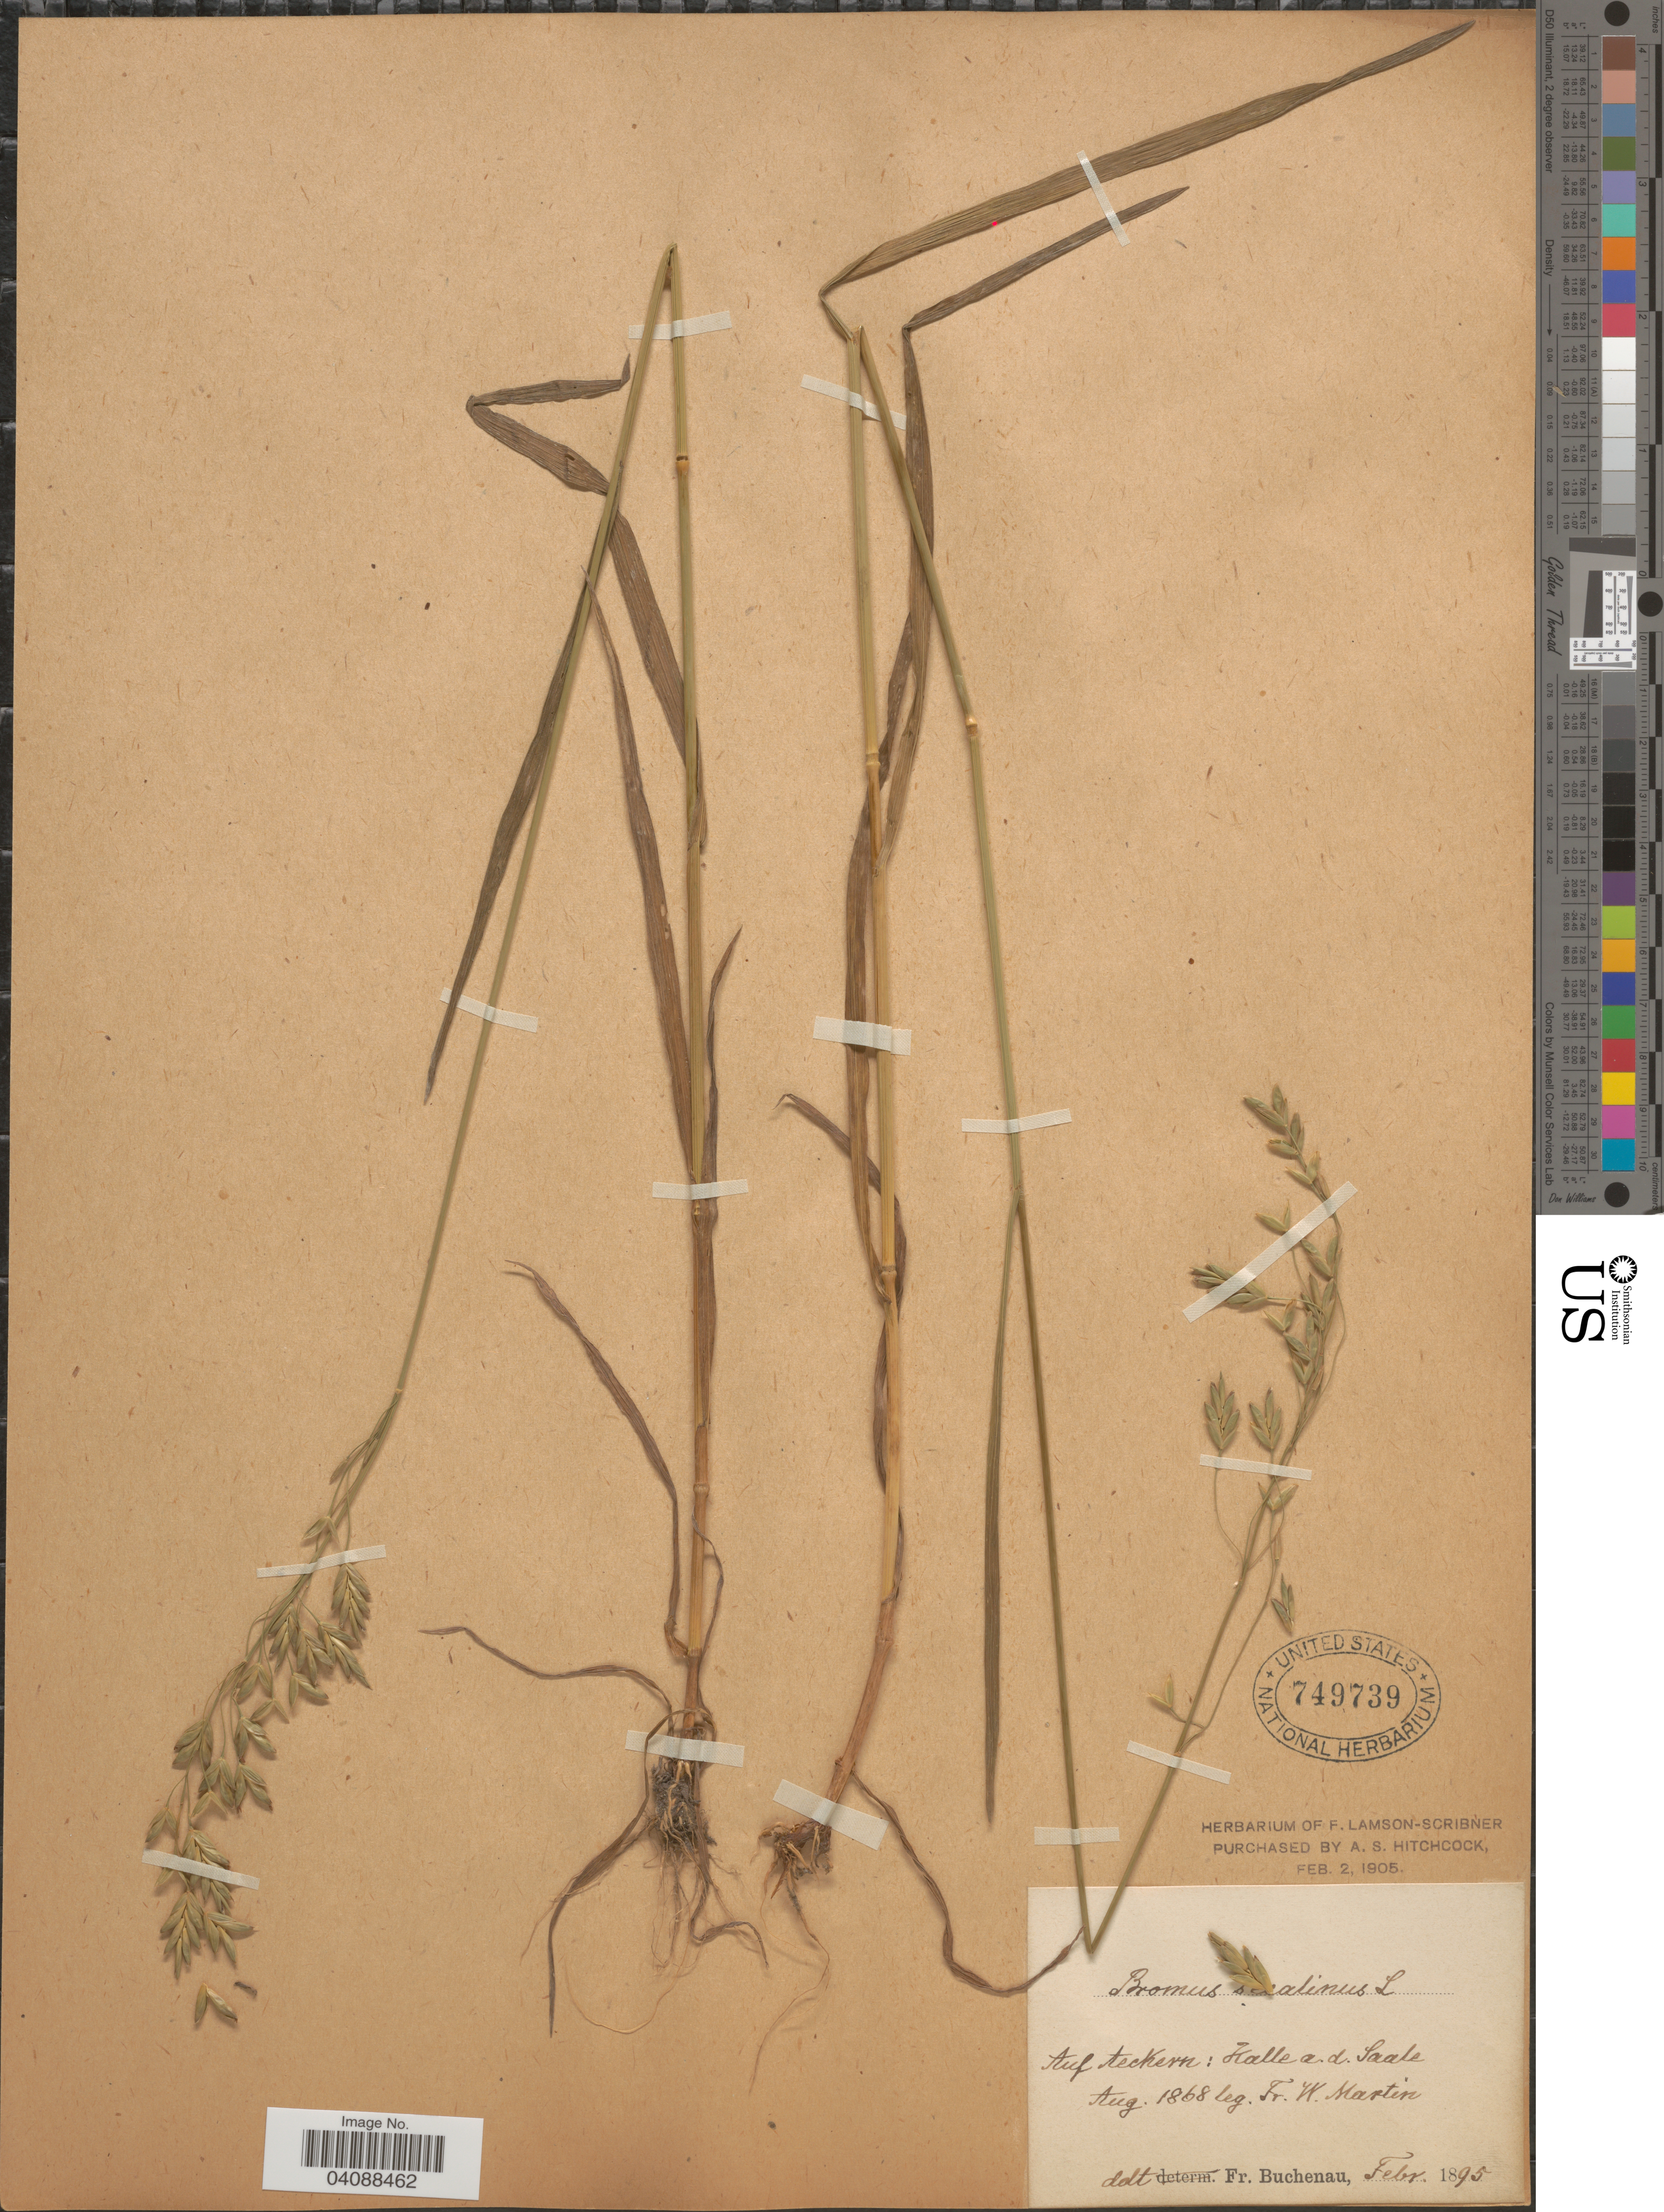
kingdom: Plantae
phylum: Tracheophyta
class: Liliopsida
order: Poales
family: Poaceae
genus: Bromus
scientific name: Bromus secalinus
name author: L.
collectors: F. Martin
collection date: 1868-08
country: Germany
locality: Auf Ackern: Halle a.d. Saale.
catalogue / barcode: US 749739